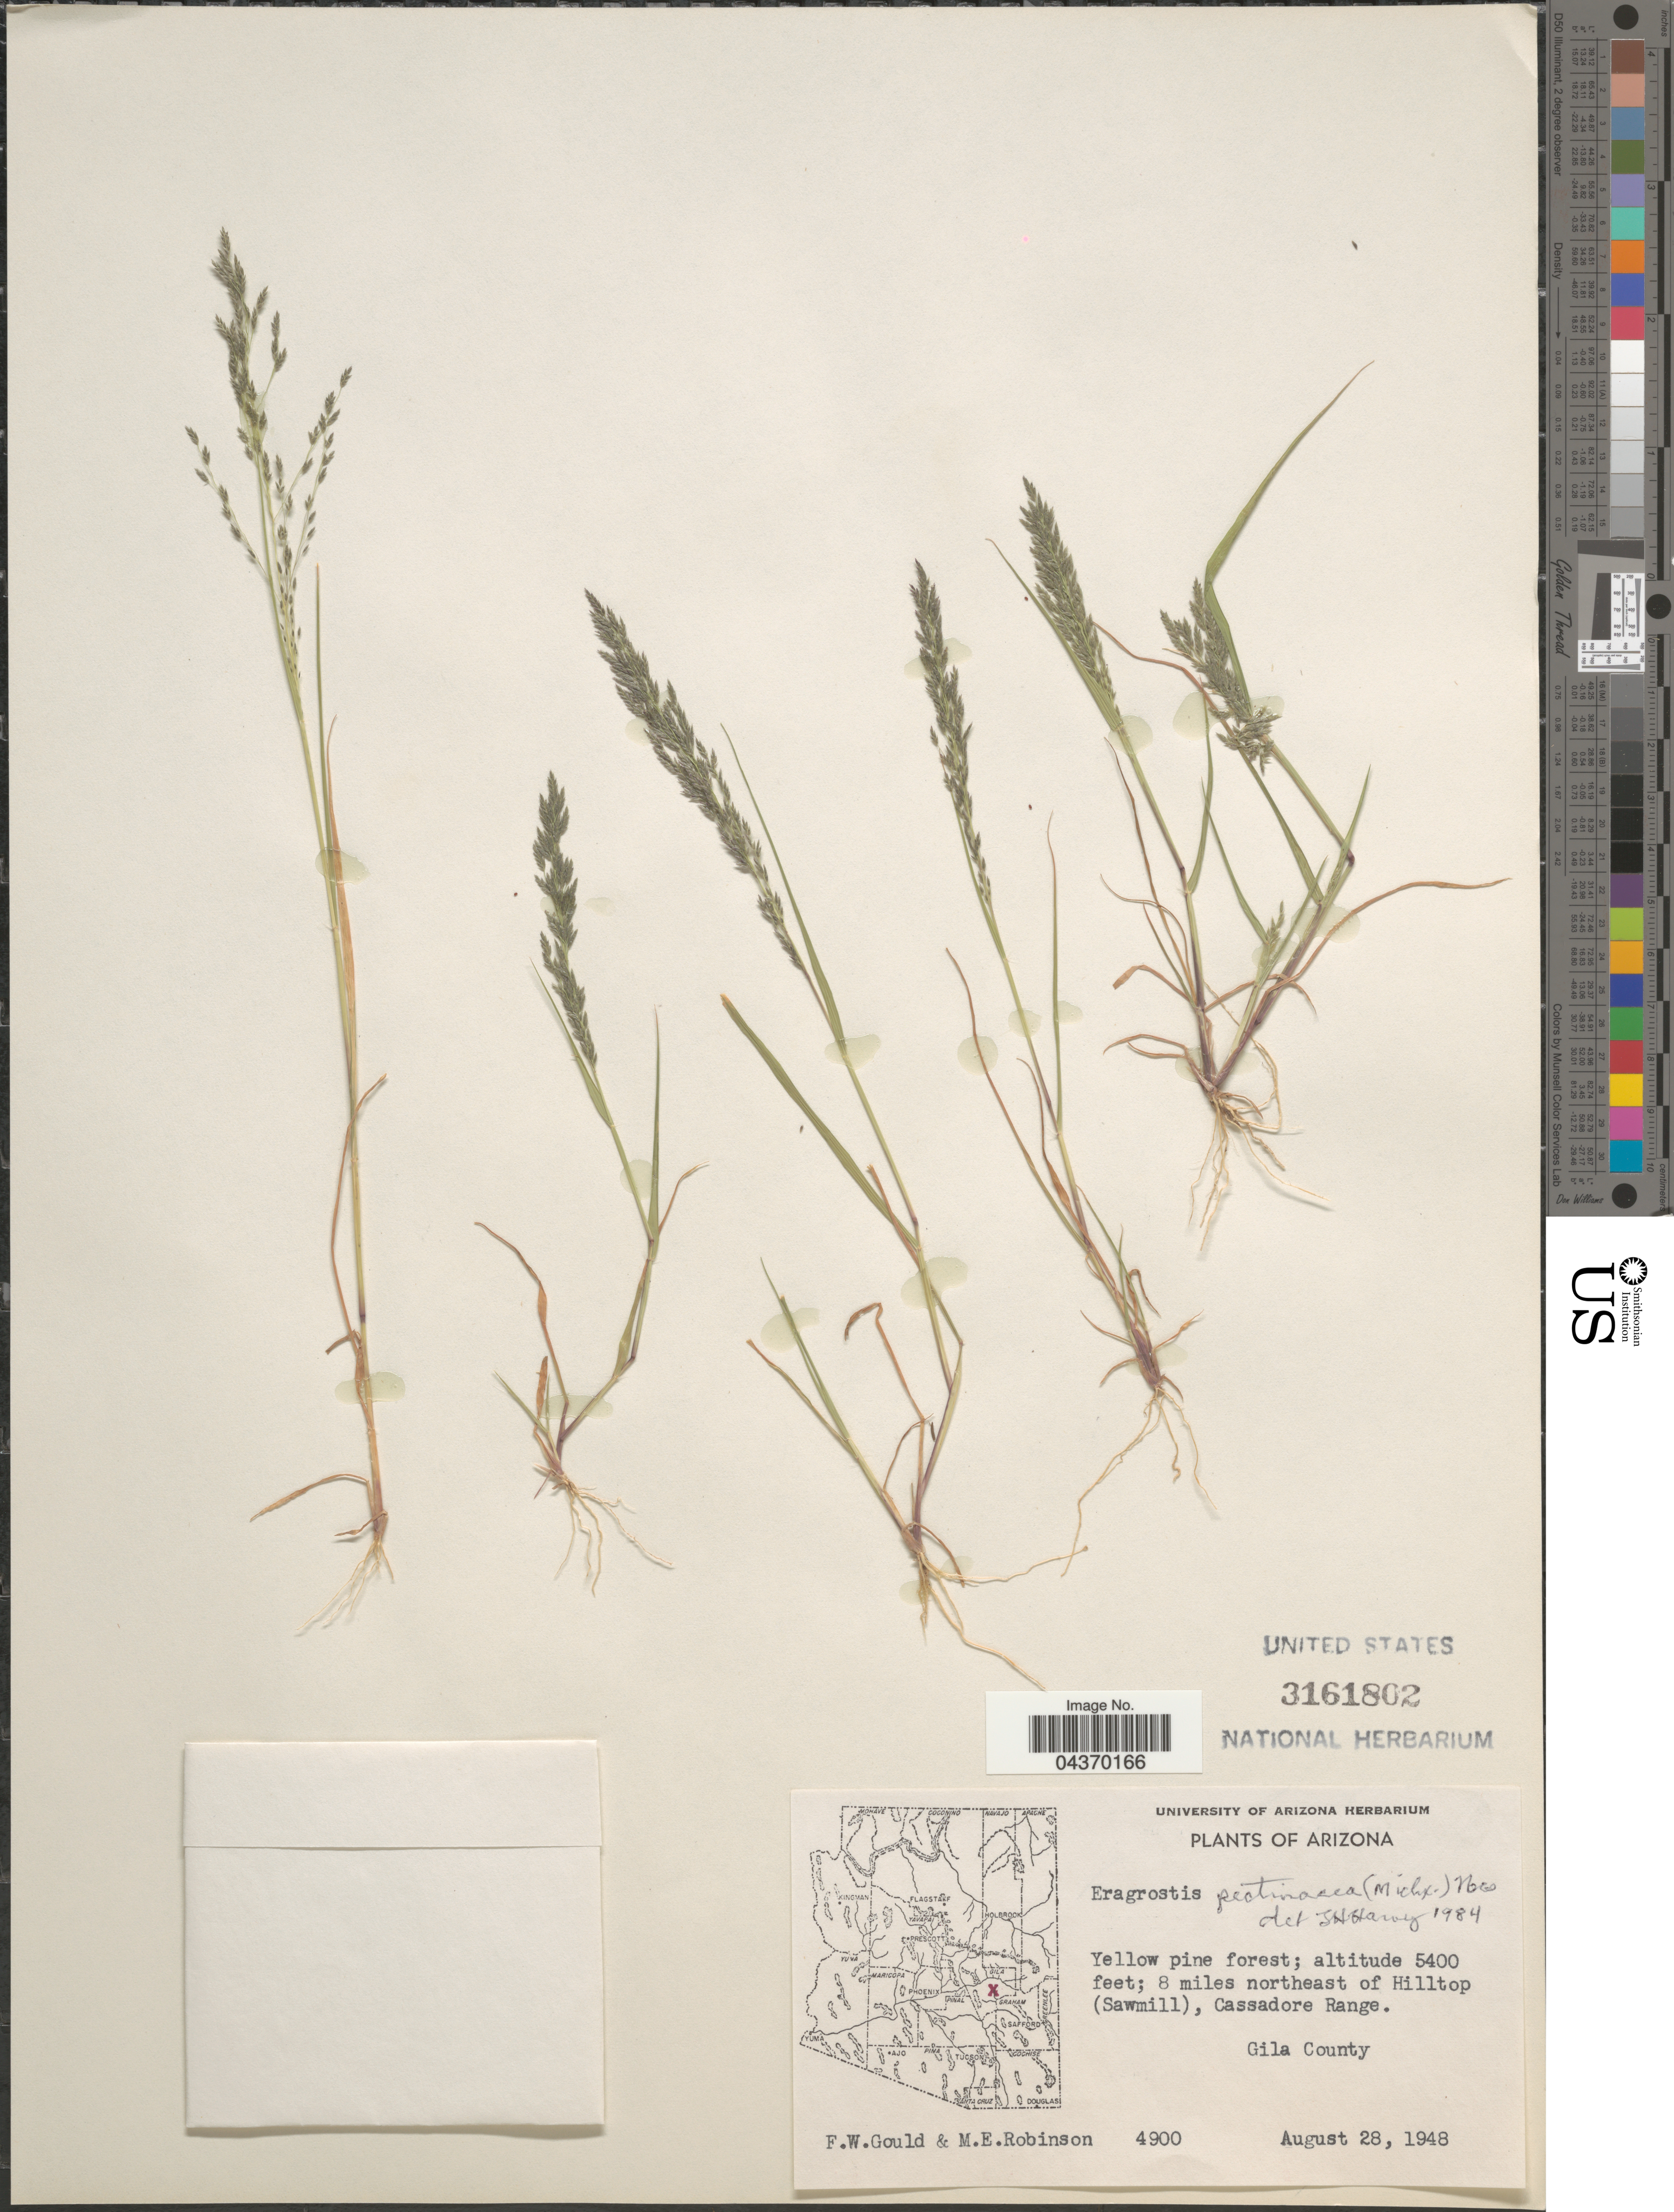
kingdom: Plantae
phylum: Tracheophyta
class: Liliopsida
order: Poales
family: Poaceae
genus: Eragrostis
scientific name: Eragrostis pectinacea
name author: (Michx.) Nees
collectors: F. W. Gould & M. E. Robinson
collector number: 4900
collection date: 1948-08-28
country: United States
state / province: Arizona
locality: Yellow pine forest; 8 miles northeast of Hilltop (Sawmill), Cassadore Range. Gila County.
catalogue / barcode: US 3161802